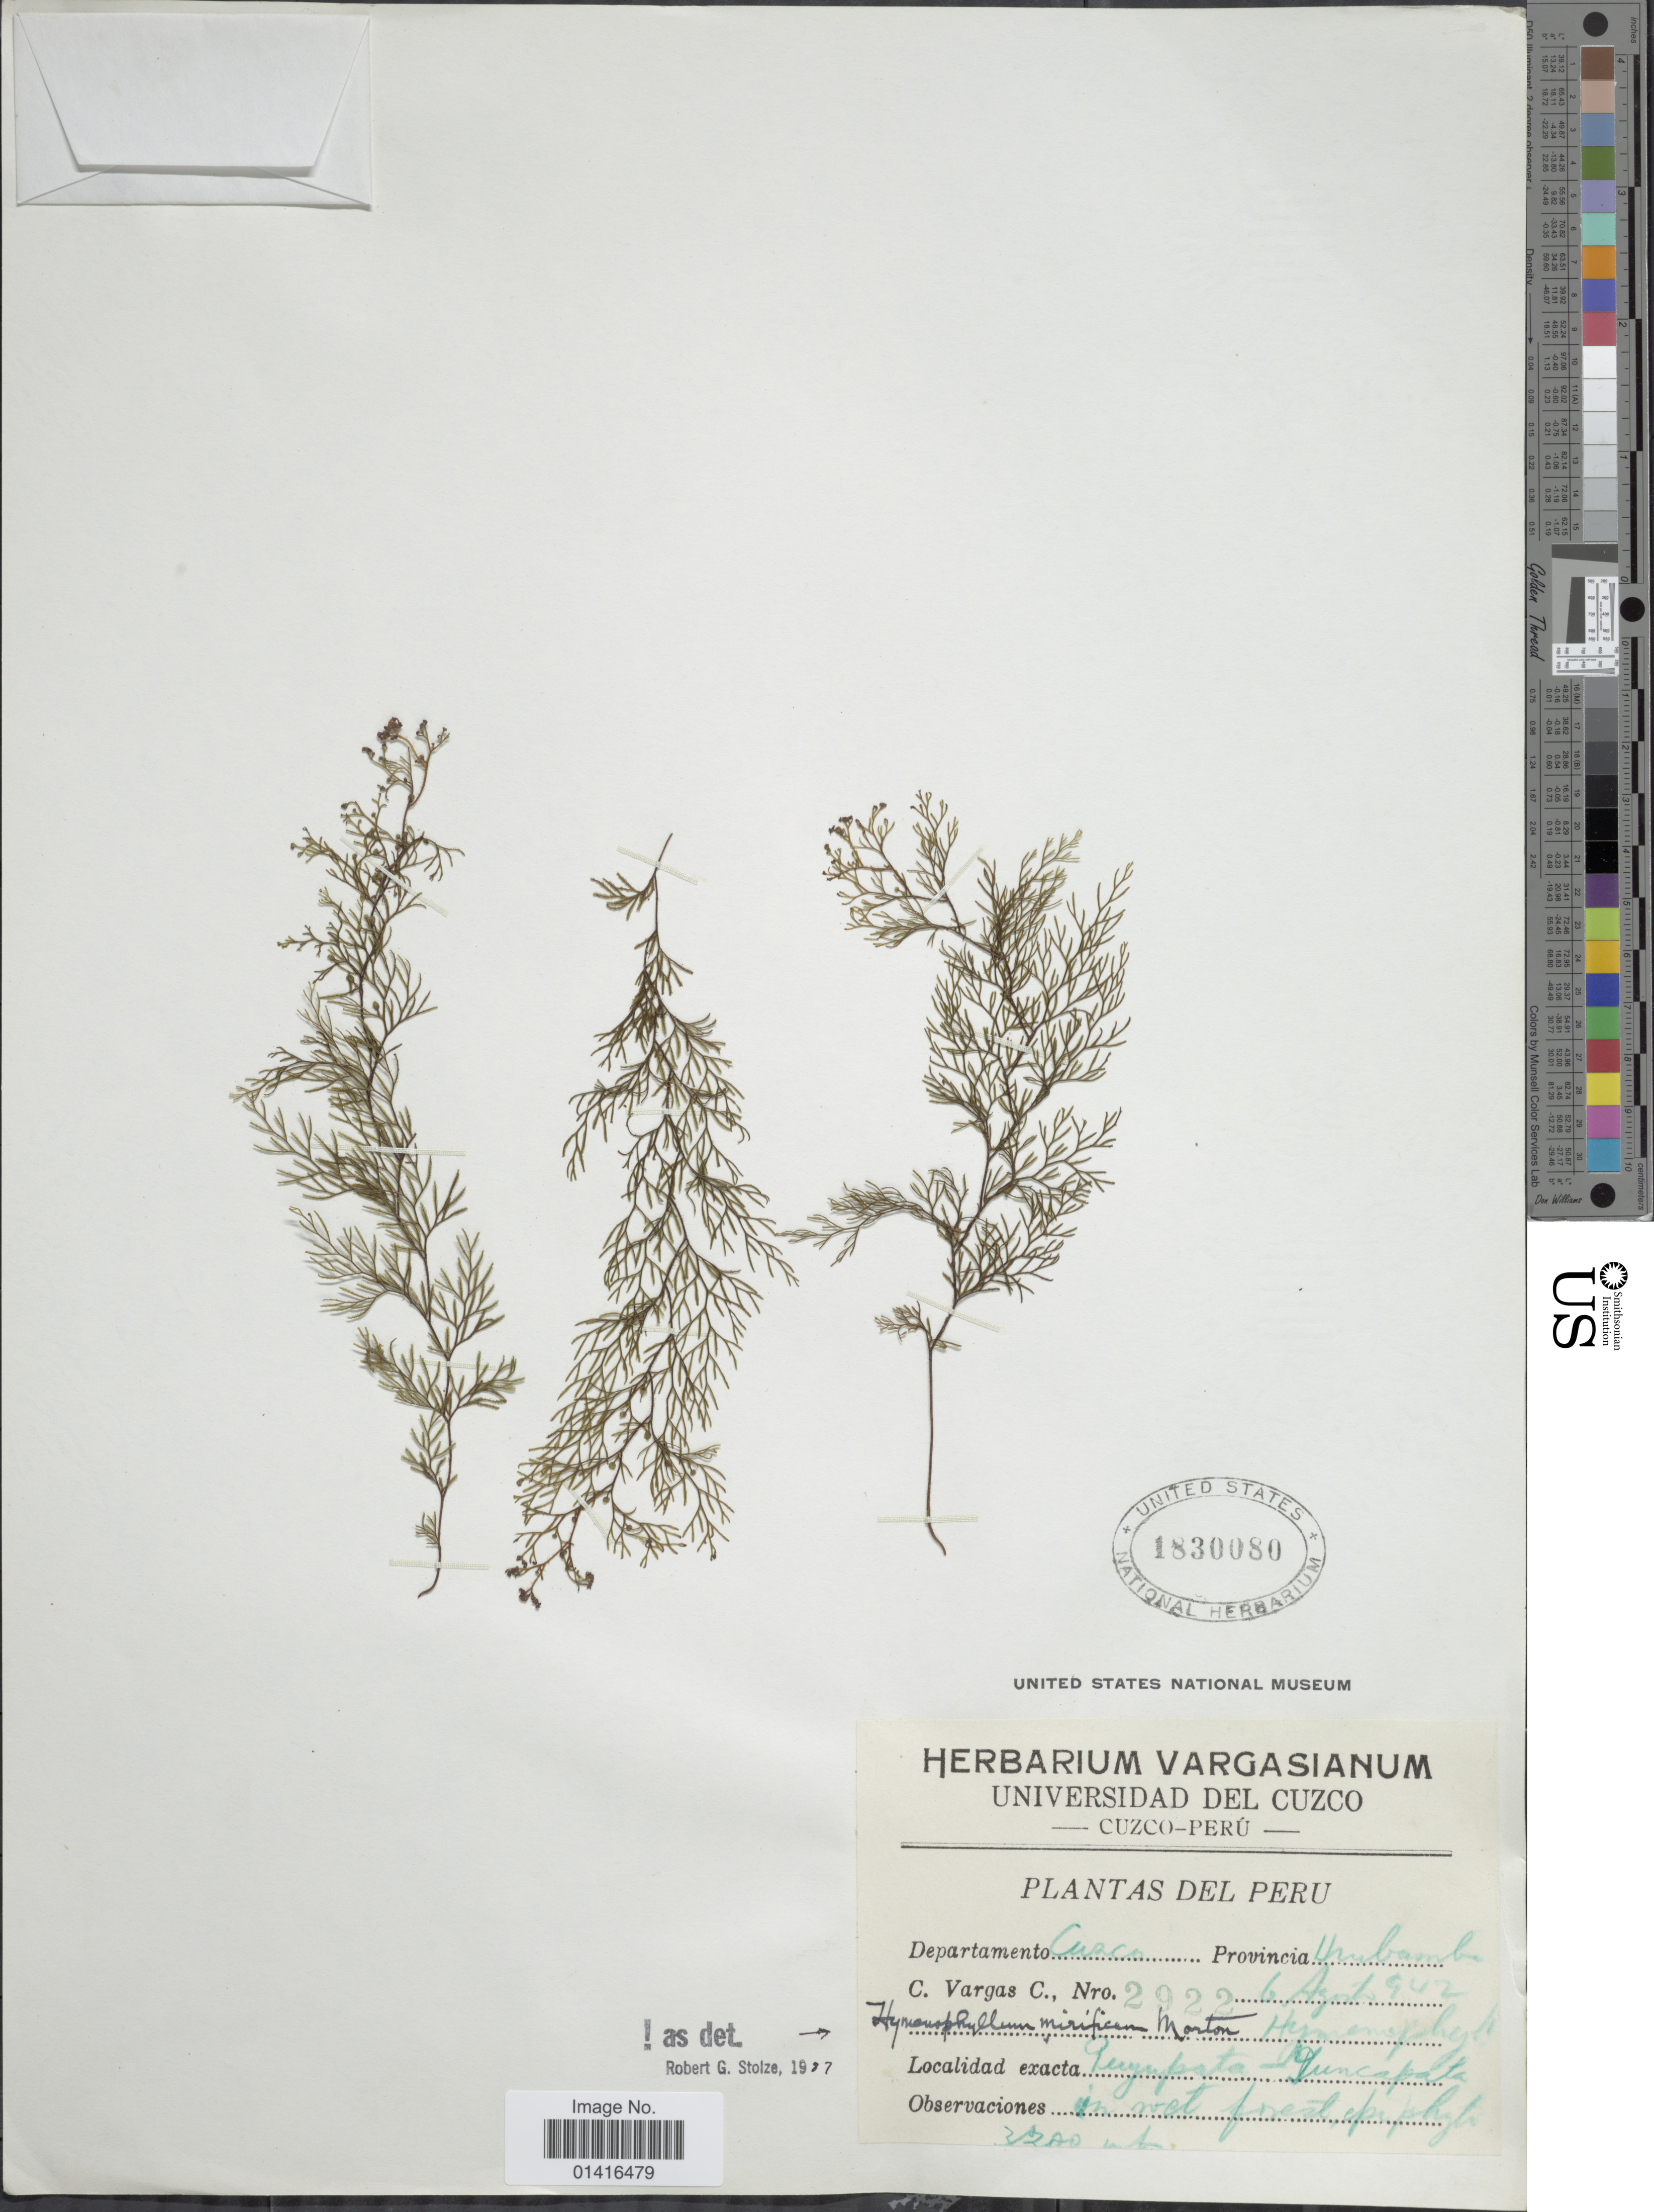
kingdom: Plantae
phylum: Tracheophyta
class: Polypodiopsida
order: Hymenophyllales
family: Hymenophyllaceae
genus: Hymenophyllum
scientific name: Hymenophyllum mirificum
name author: C.V. Morton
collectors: C. Vargas Calderón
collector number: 2922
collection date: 1942-08-06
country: Peru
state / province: Cusco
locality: Prov. Urubamba. Puyupata-Yuncapata.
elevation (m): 3200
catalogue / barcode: US 1830080